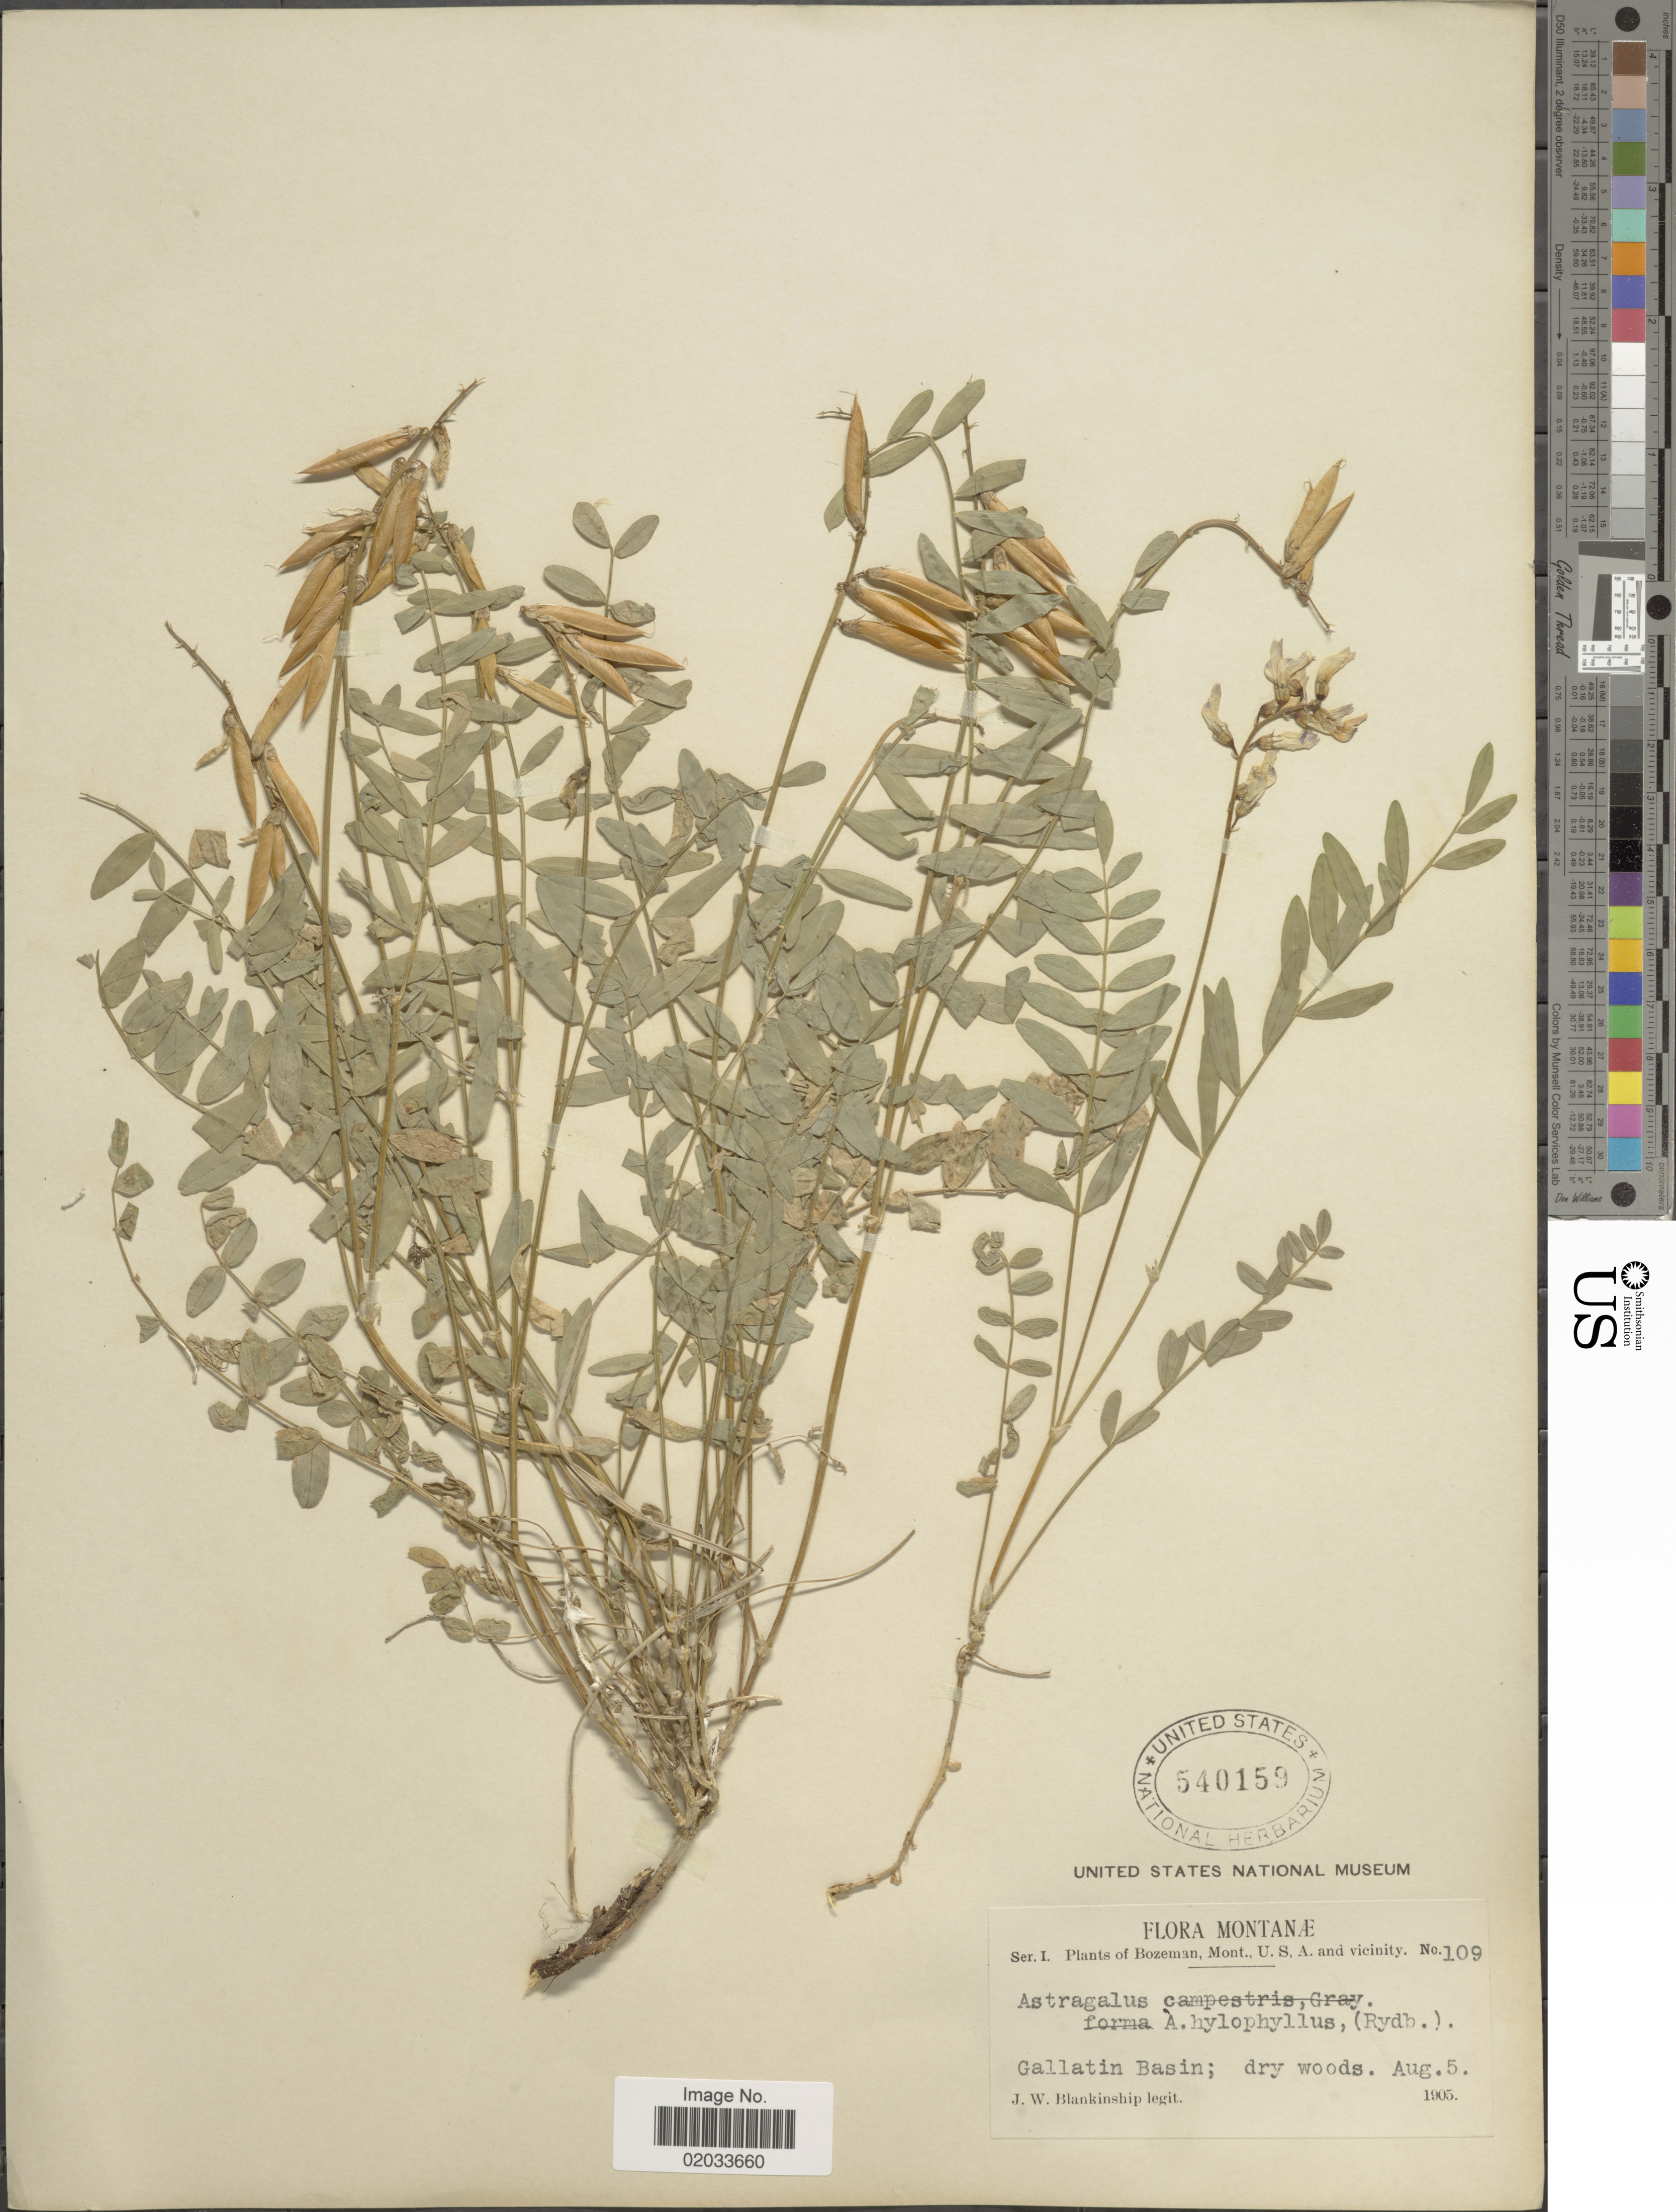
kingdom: Plantae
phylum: Tracheophyta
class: Magnoliopsida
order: Fabales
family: Fabaceae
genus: Astragalus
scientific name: Astragalus palliseri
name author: A. Gray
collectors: J. W. Blankinship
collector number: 109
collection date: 1905-08-05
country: United States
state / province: Montana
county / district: Gallatin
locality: Bozeman, Gallatin Basin.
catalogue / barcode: US 540159